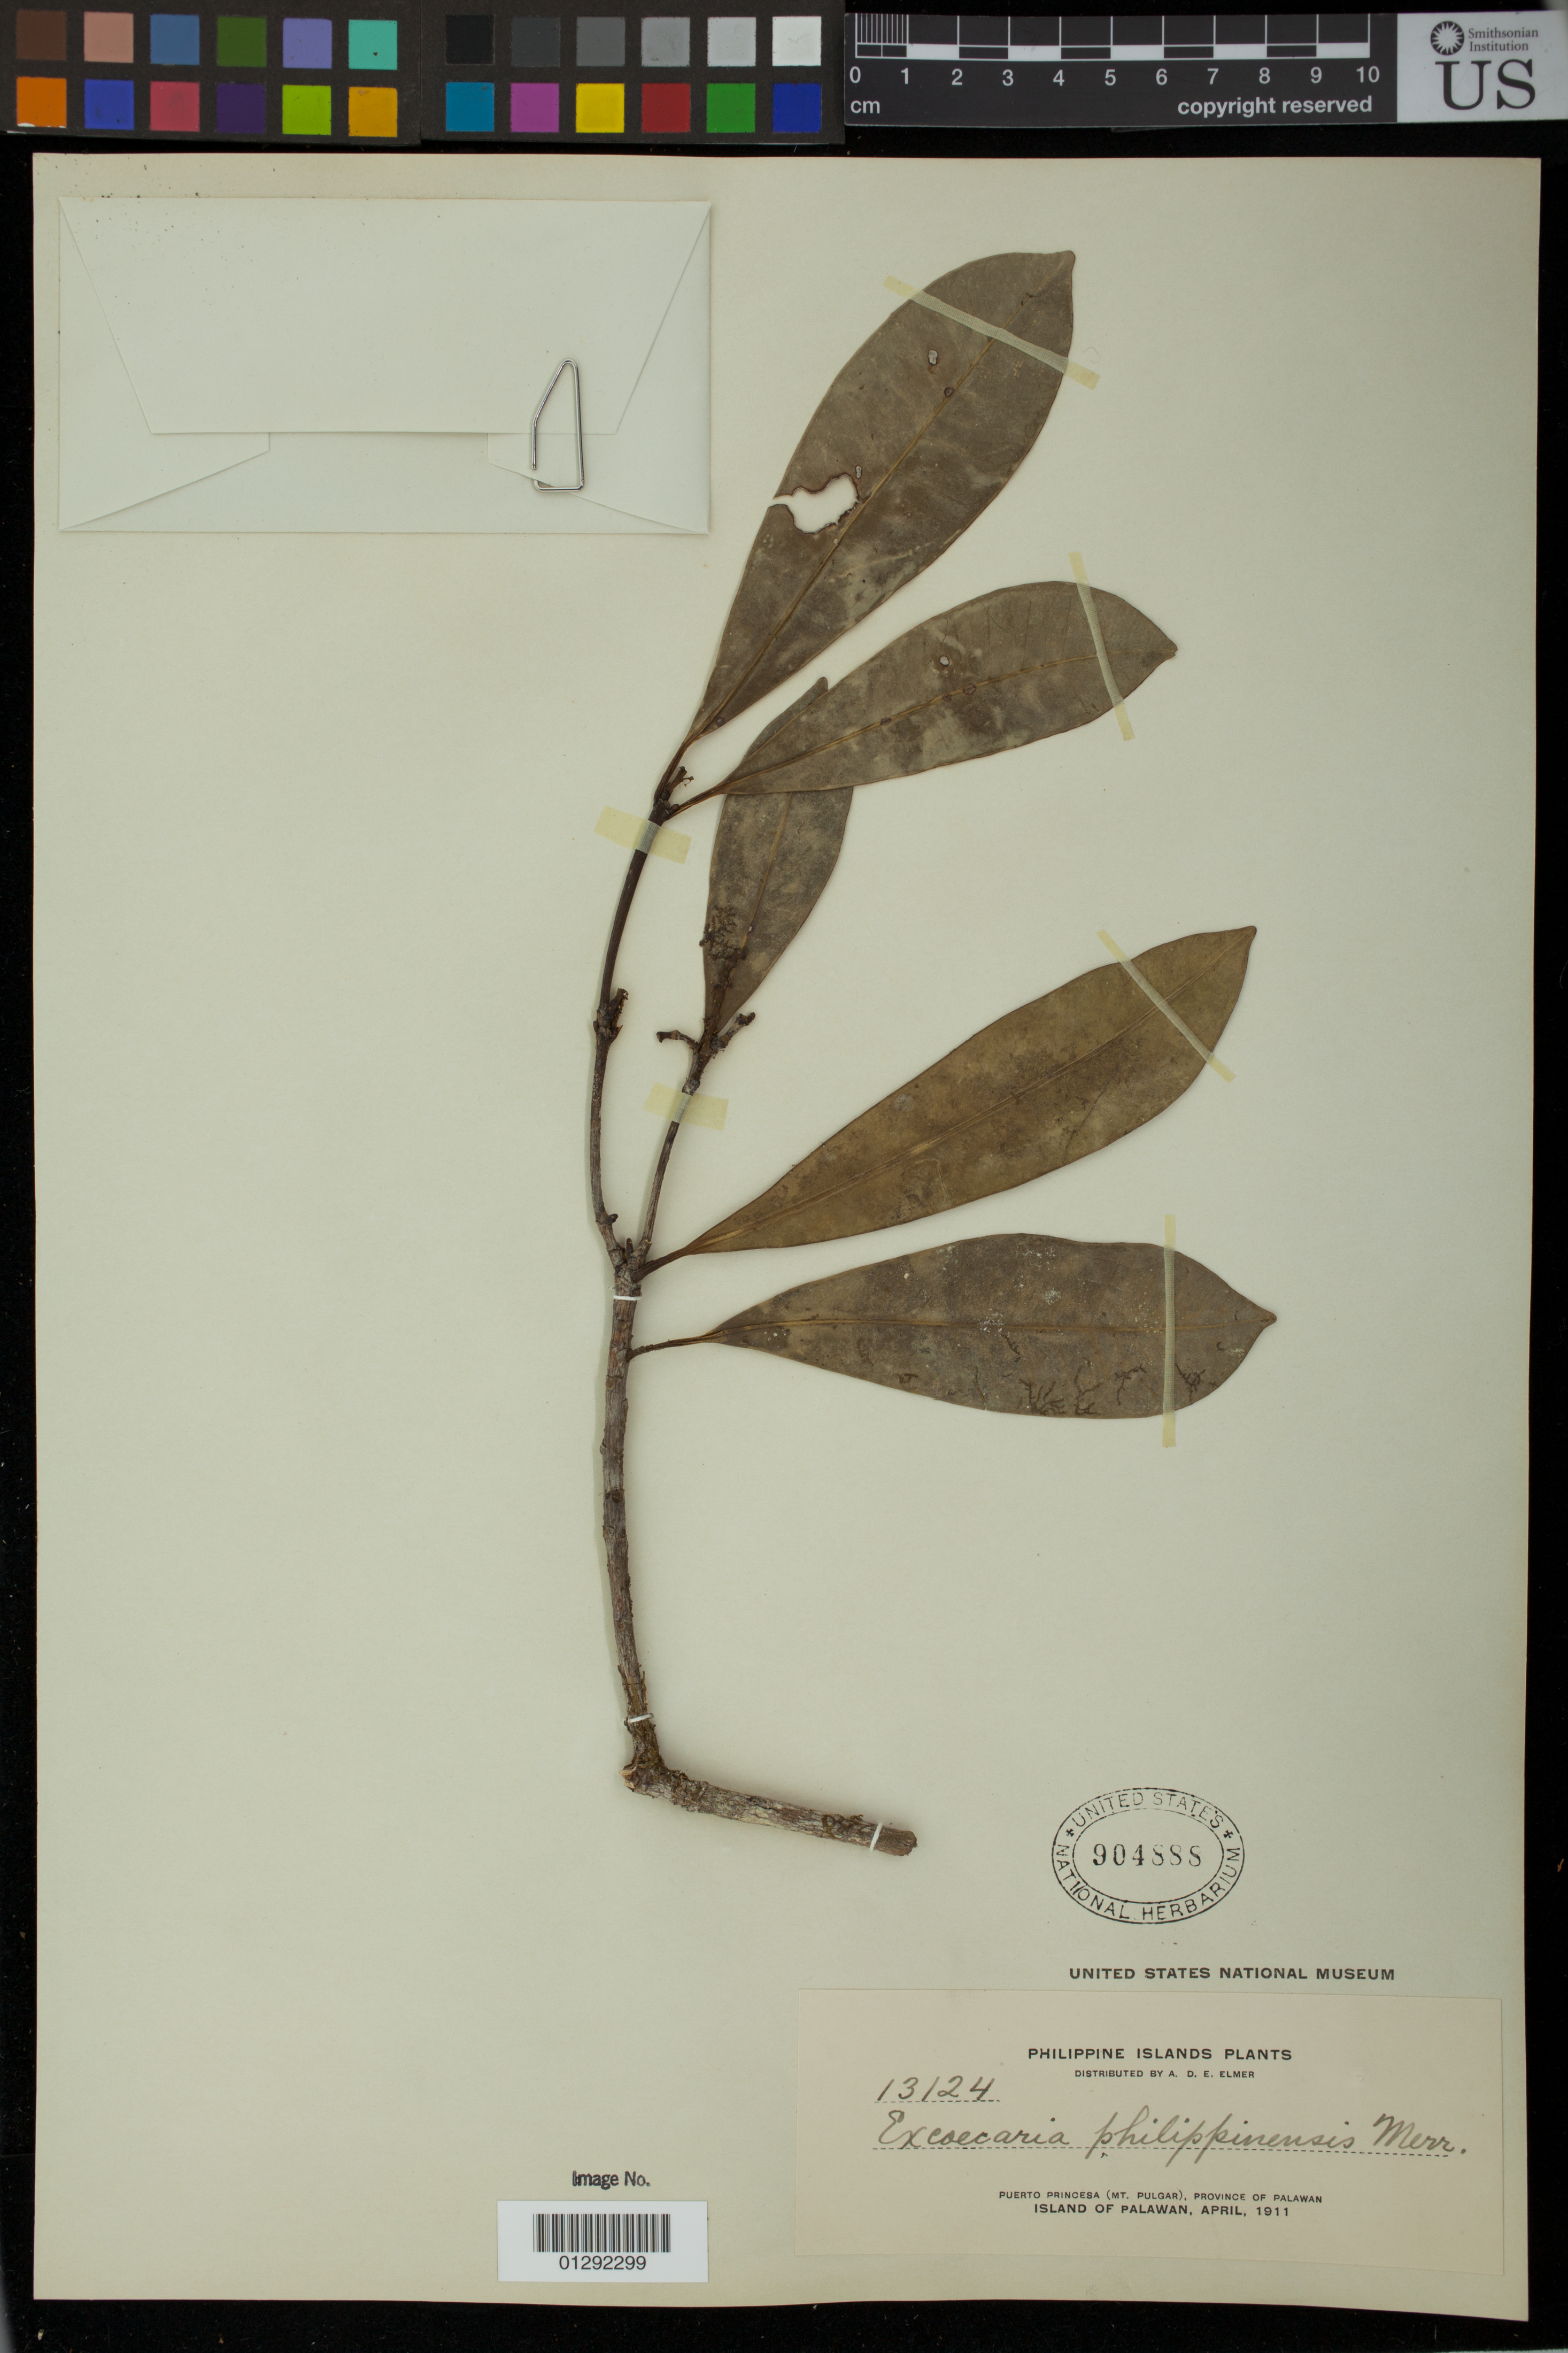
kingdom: Plantae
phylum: Tracheophyta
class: Magnoliopsida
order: Malpighiales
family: Euphorbiaceae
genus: Excoecaria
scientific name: Excoecaria philippinensis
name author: Merr.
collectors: A. D. E. Elmer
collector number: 13124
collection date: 1911-04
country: Philippines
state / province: Mimaropa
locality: Puerto Princesa (Mt. Pulgar), Palawan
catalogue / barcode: US 904888